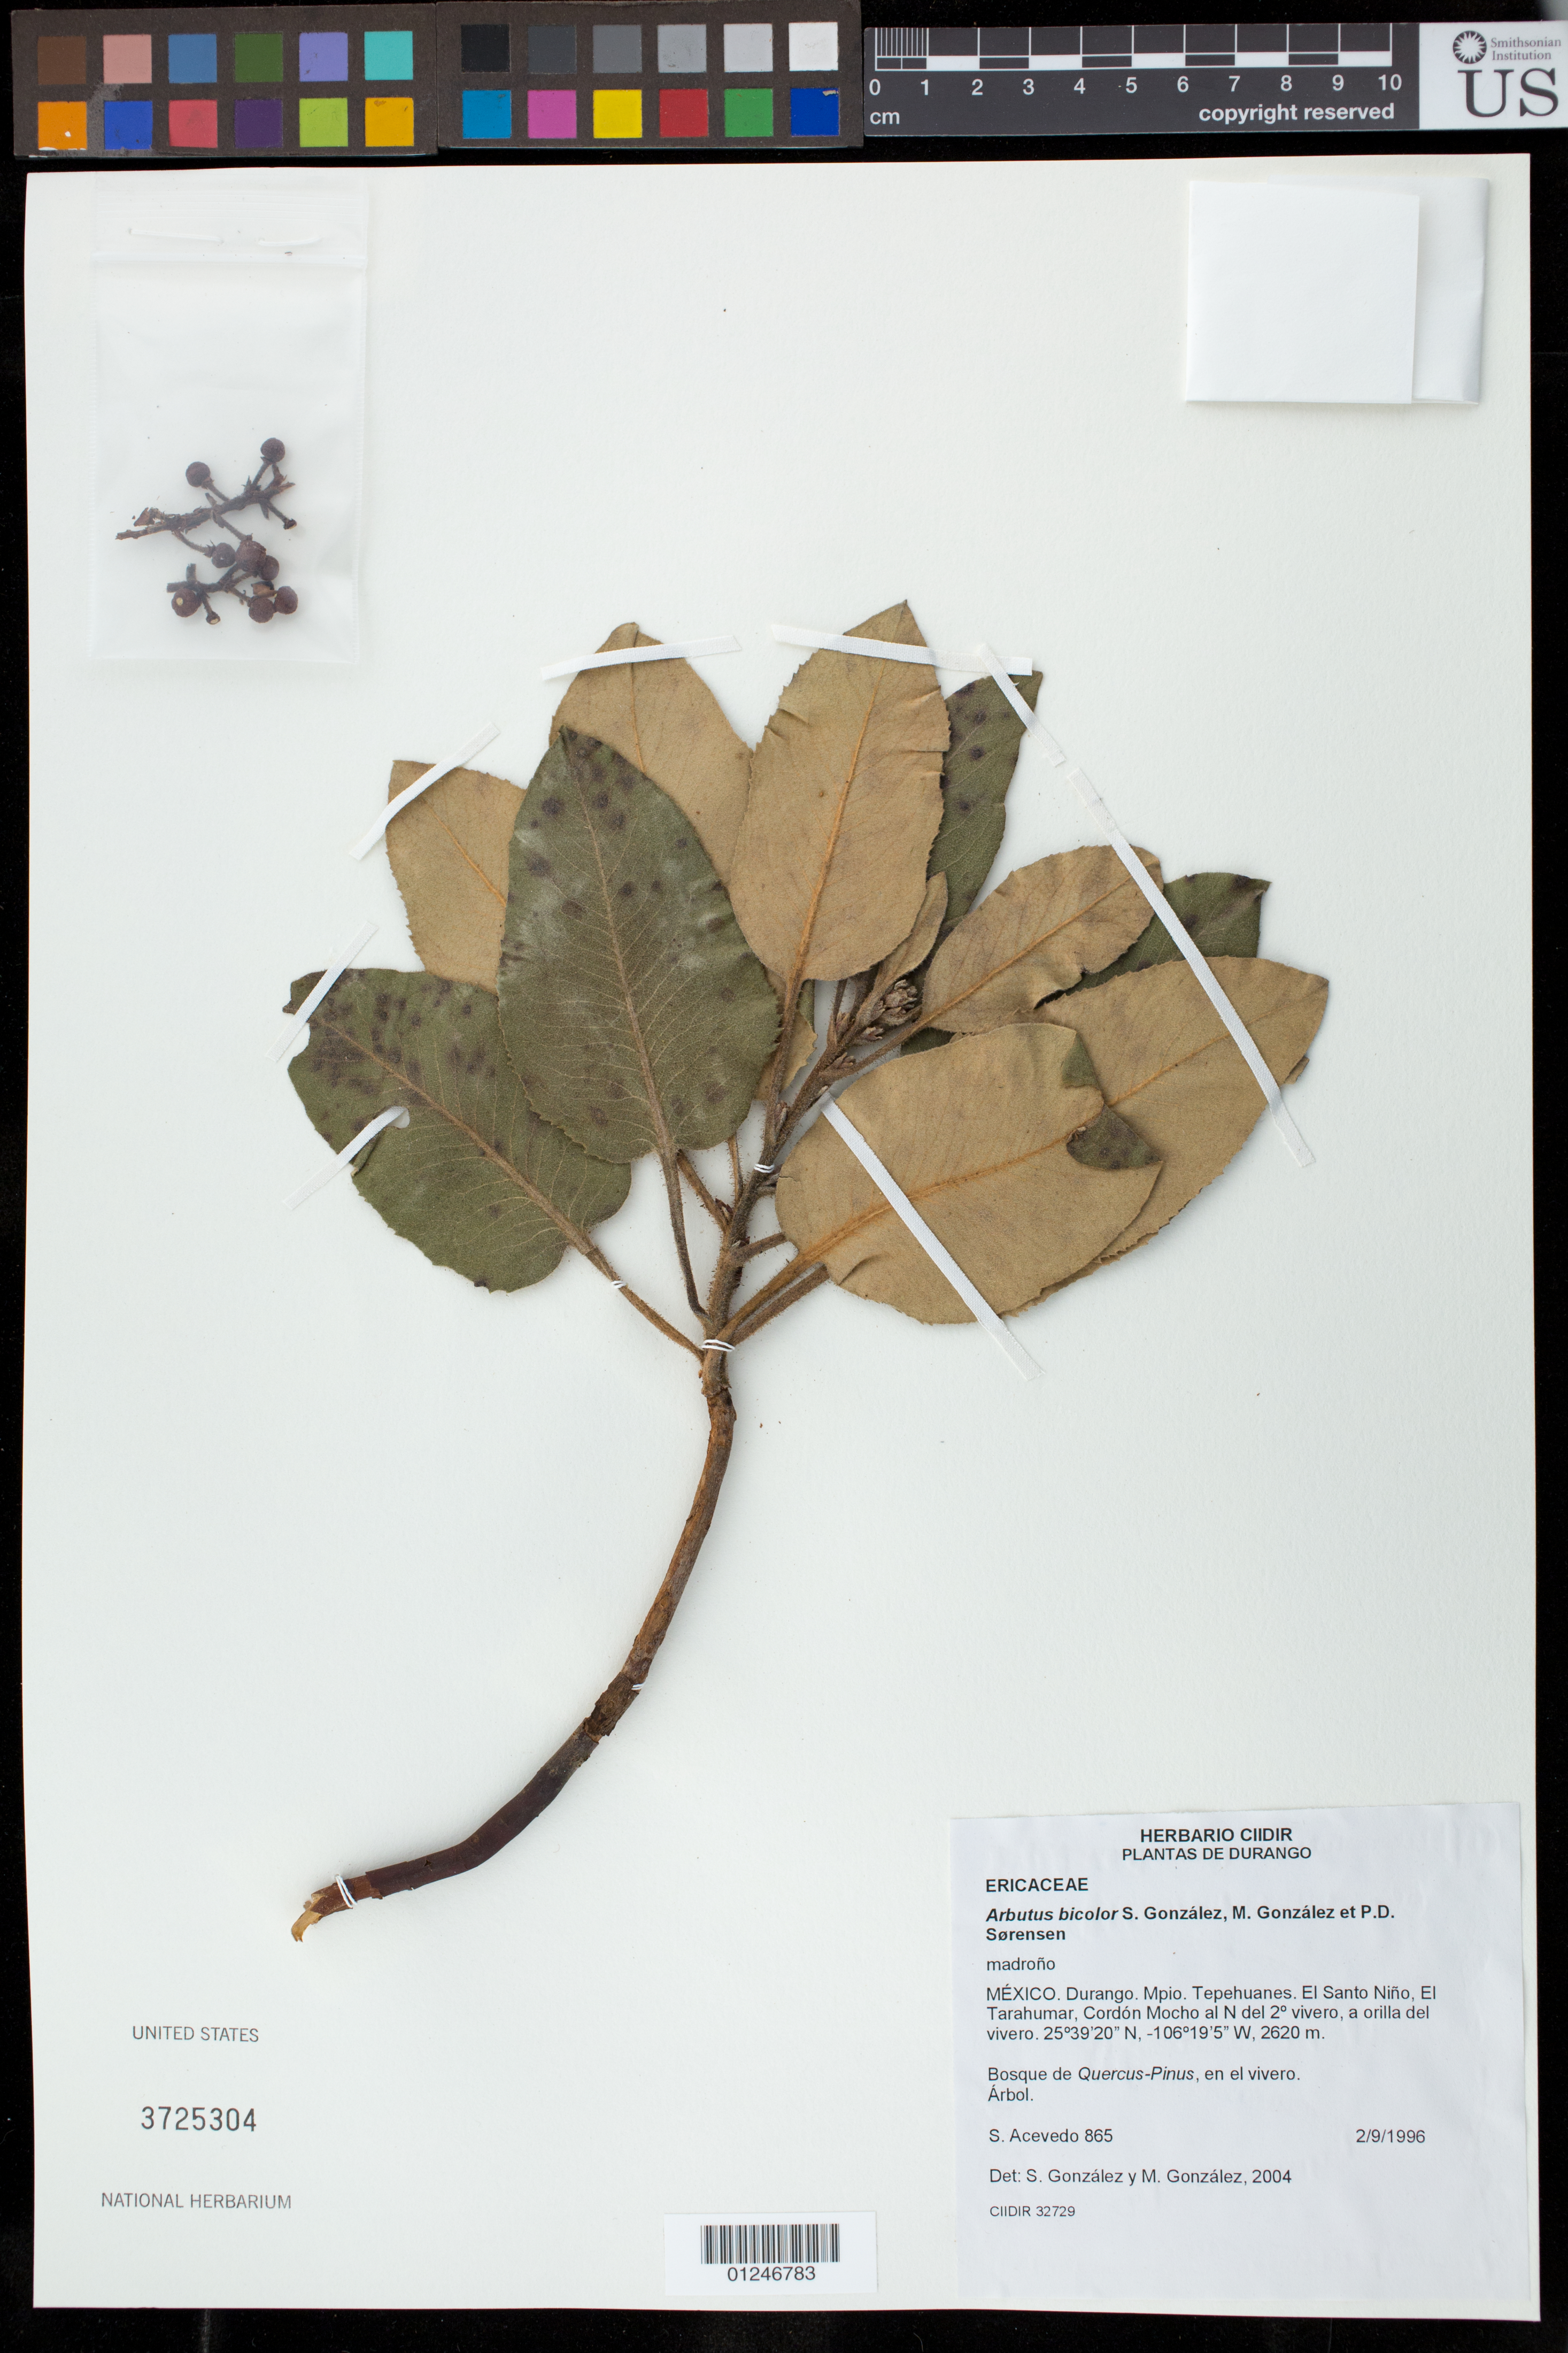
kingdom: Plantae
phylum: Tracheophyta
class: Magnoliopsida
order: Ericales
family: Ericaceae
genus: Arbutus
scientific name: Arbutus bicolor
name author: S. González et al.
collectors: S. Acevedo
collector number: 865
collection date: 1996-09-02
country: Mexico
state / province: Durango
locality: Mpio, Tepehuanes. El Santo Nino, El Tarahumar, Cordon Mocho al N del 2° vivero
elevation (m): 2620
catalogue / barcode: US 3725304